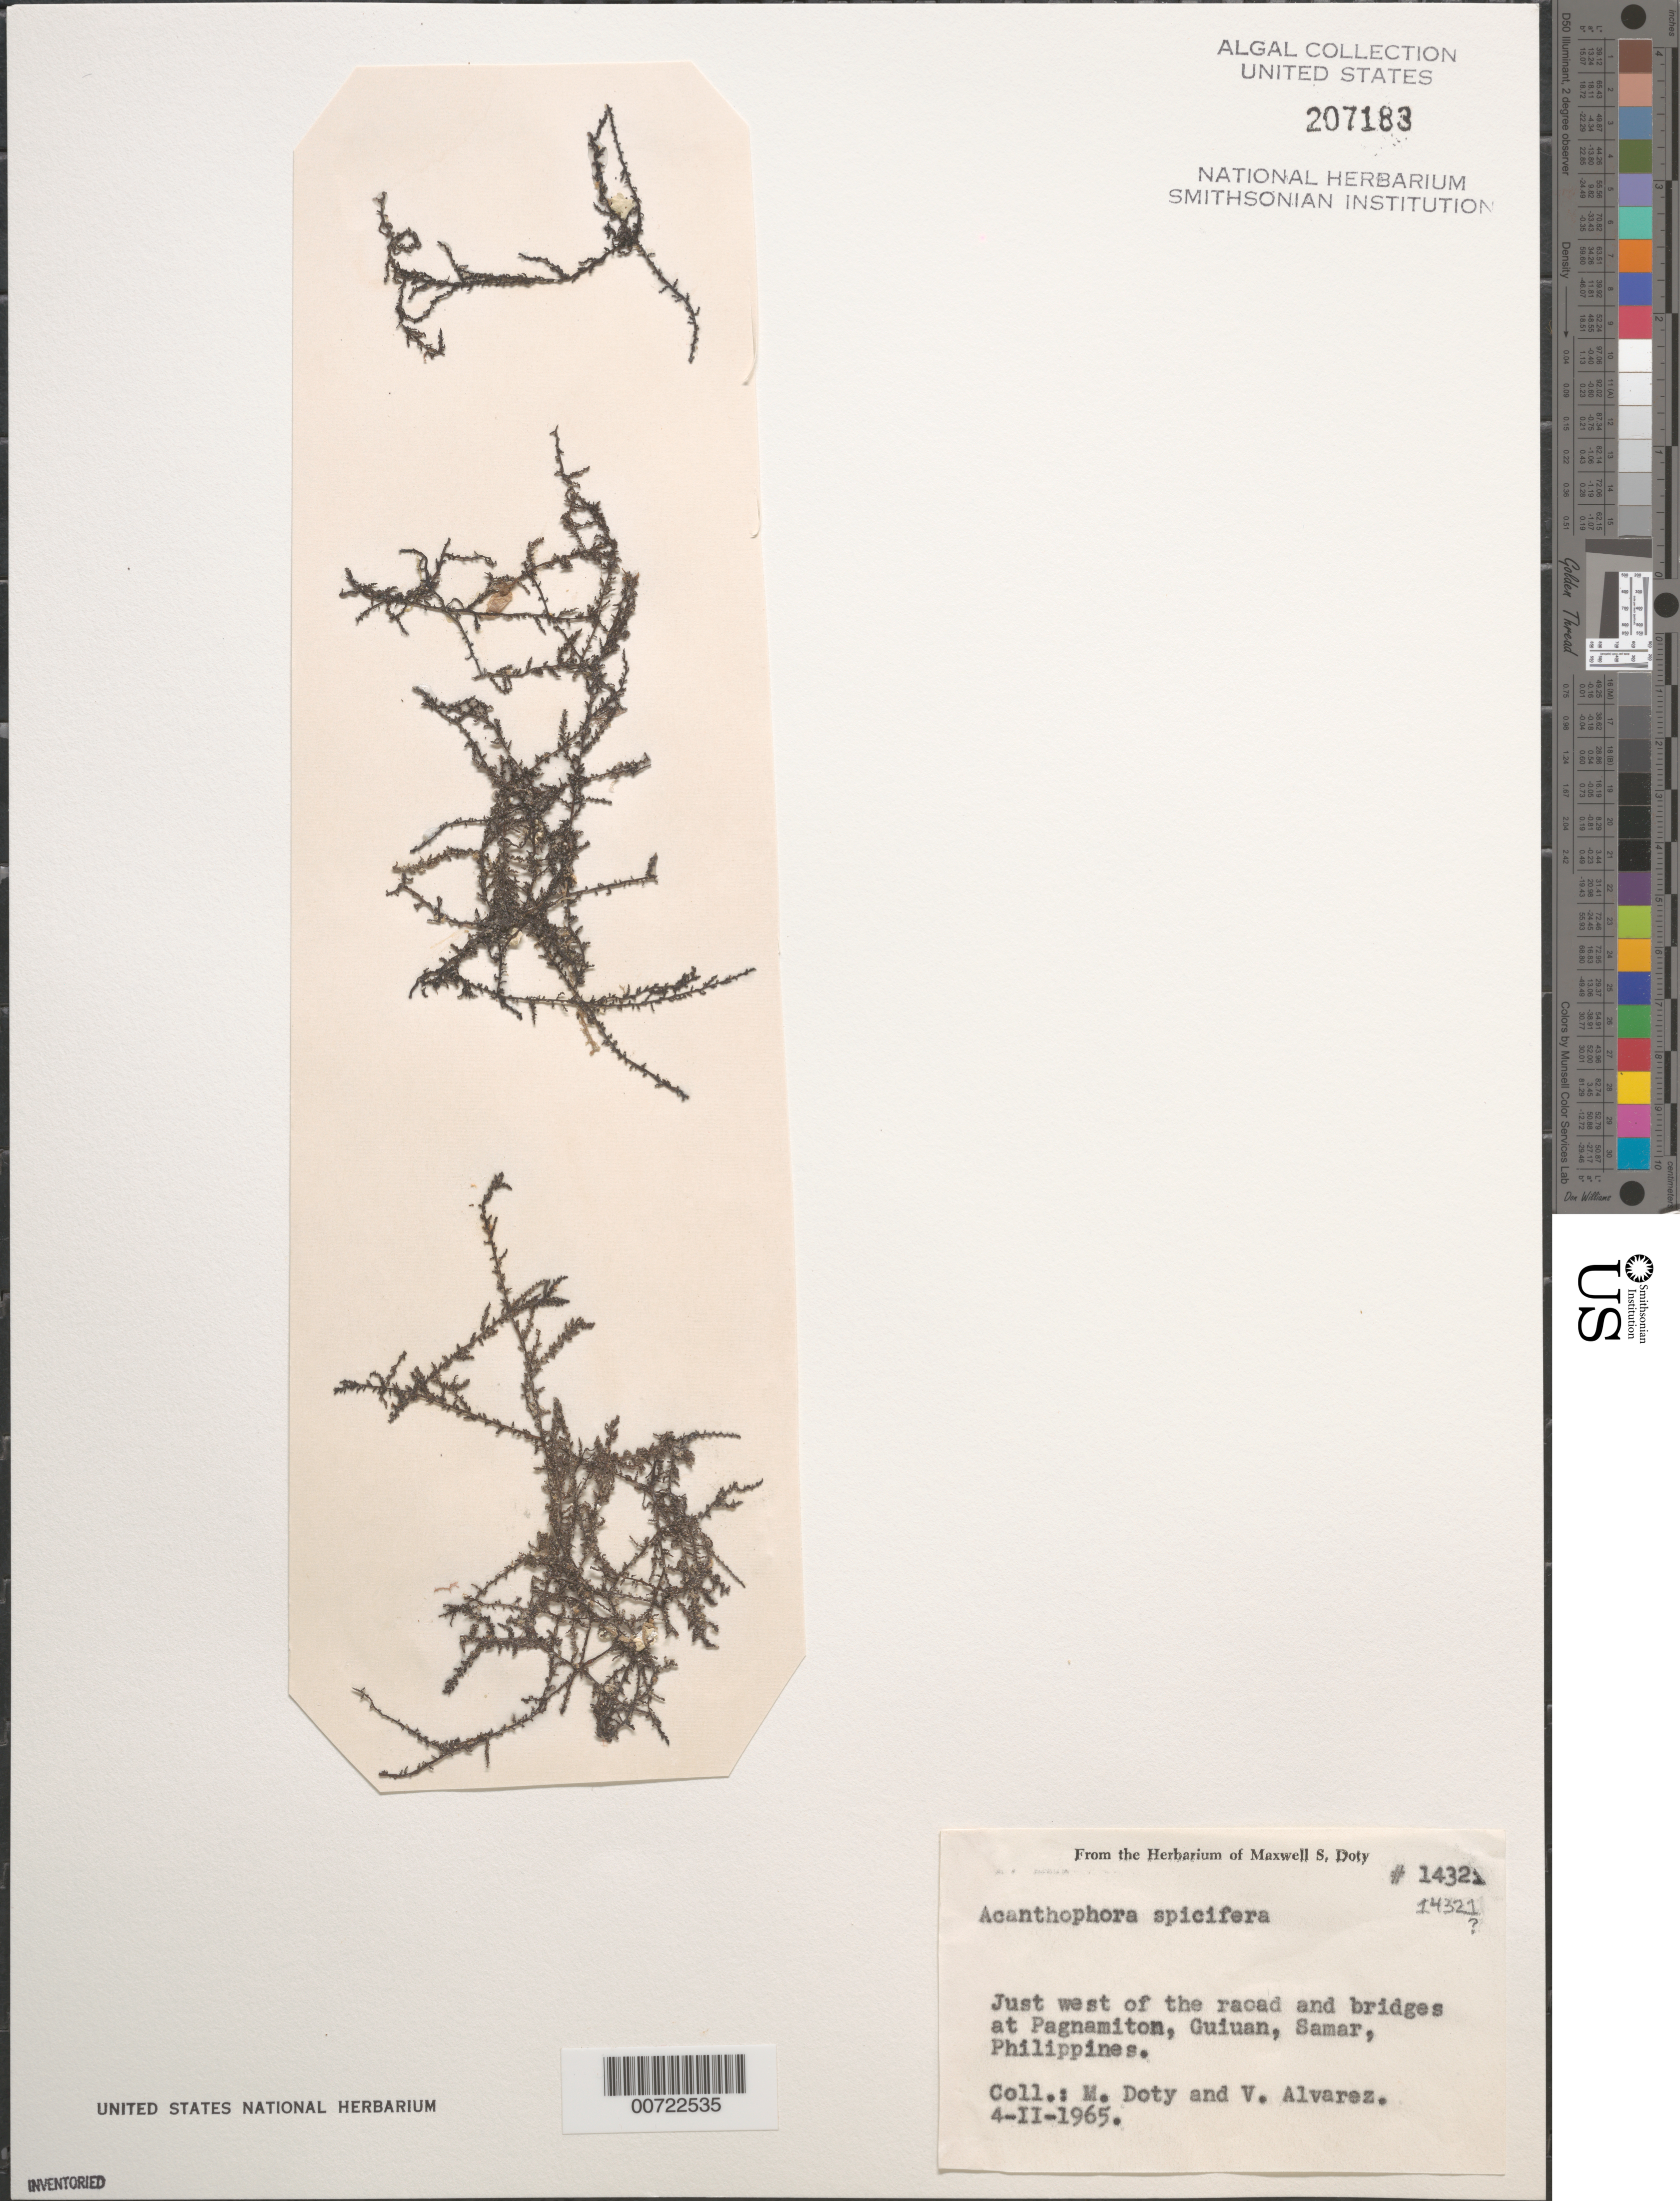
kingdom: Plantae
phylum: Rhodophyta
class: Florideophyceae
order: Ceramiales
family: Rhodomelaceae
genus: Acanthophora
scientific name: Acanthophora spicifera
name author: (Vahl) Børgesen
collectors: M. S. Doty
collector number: MSD 14321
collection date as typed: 04 Feb 1965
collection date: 1965-02-04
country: Philippines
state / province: Eastern Visayas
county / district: Eastern Samar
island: Samar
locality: Pagnamiton, Guiuan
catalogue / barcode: US 207183